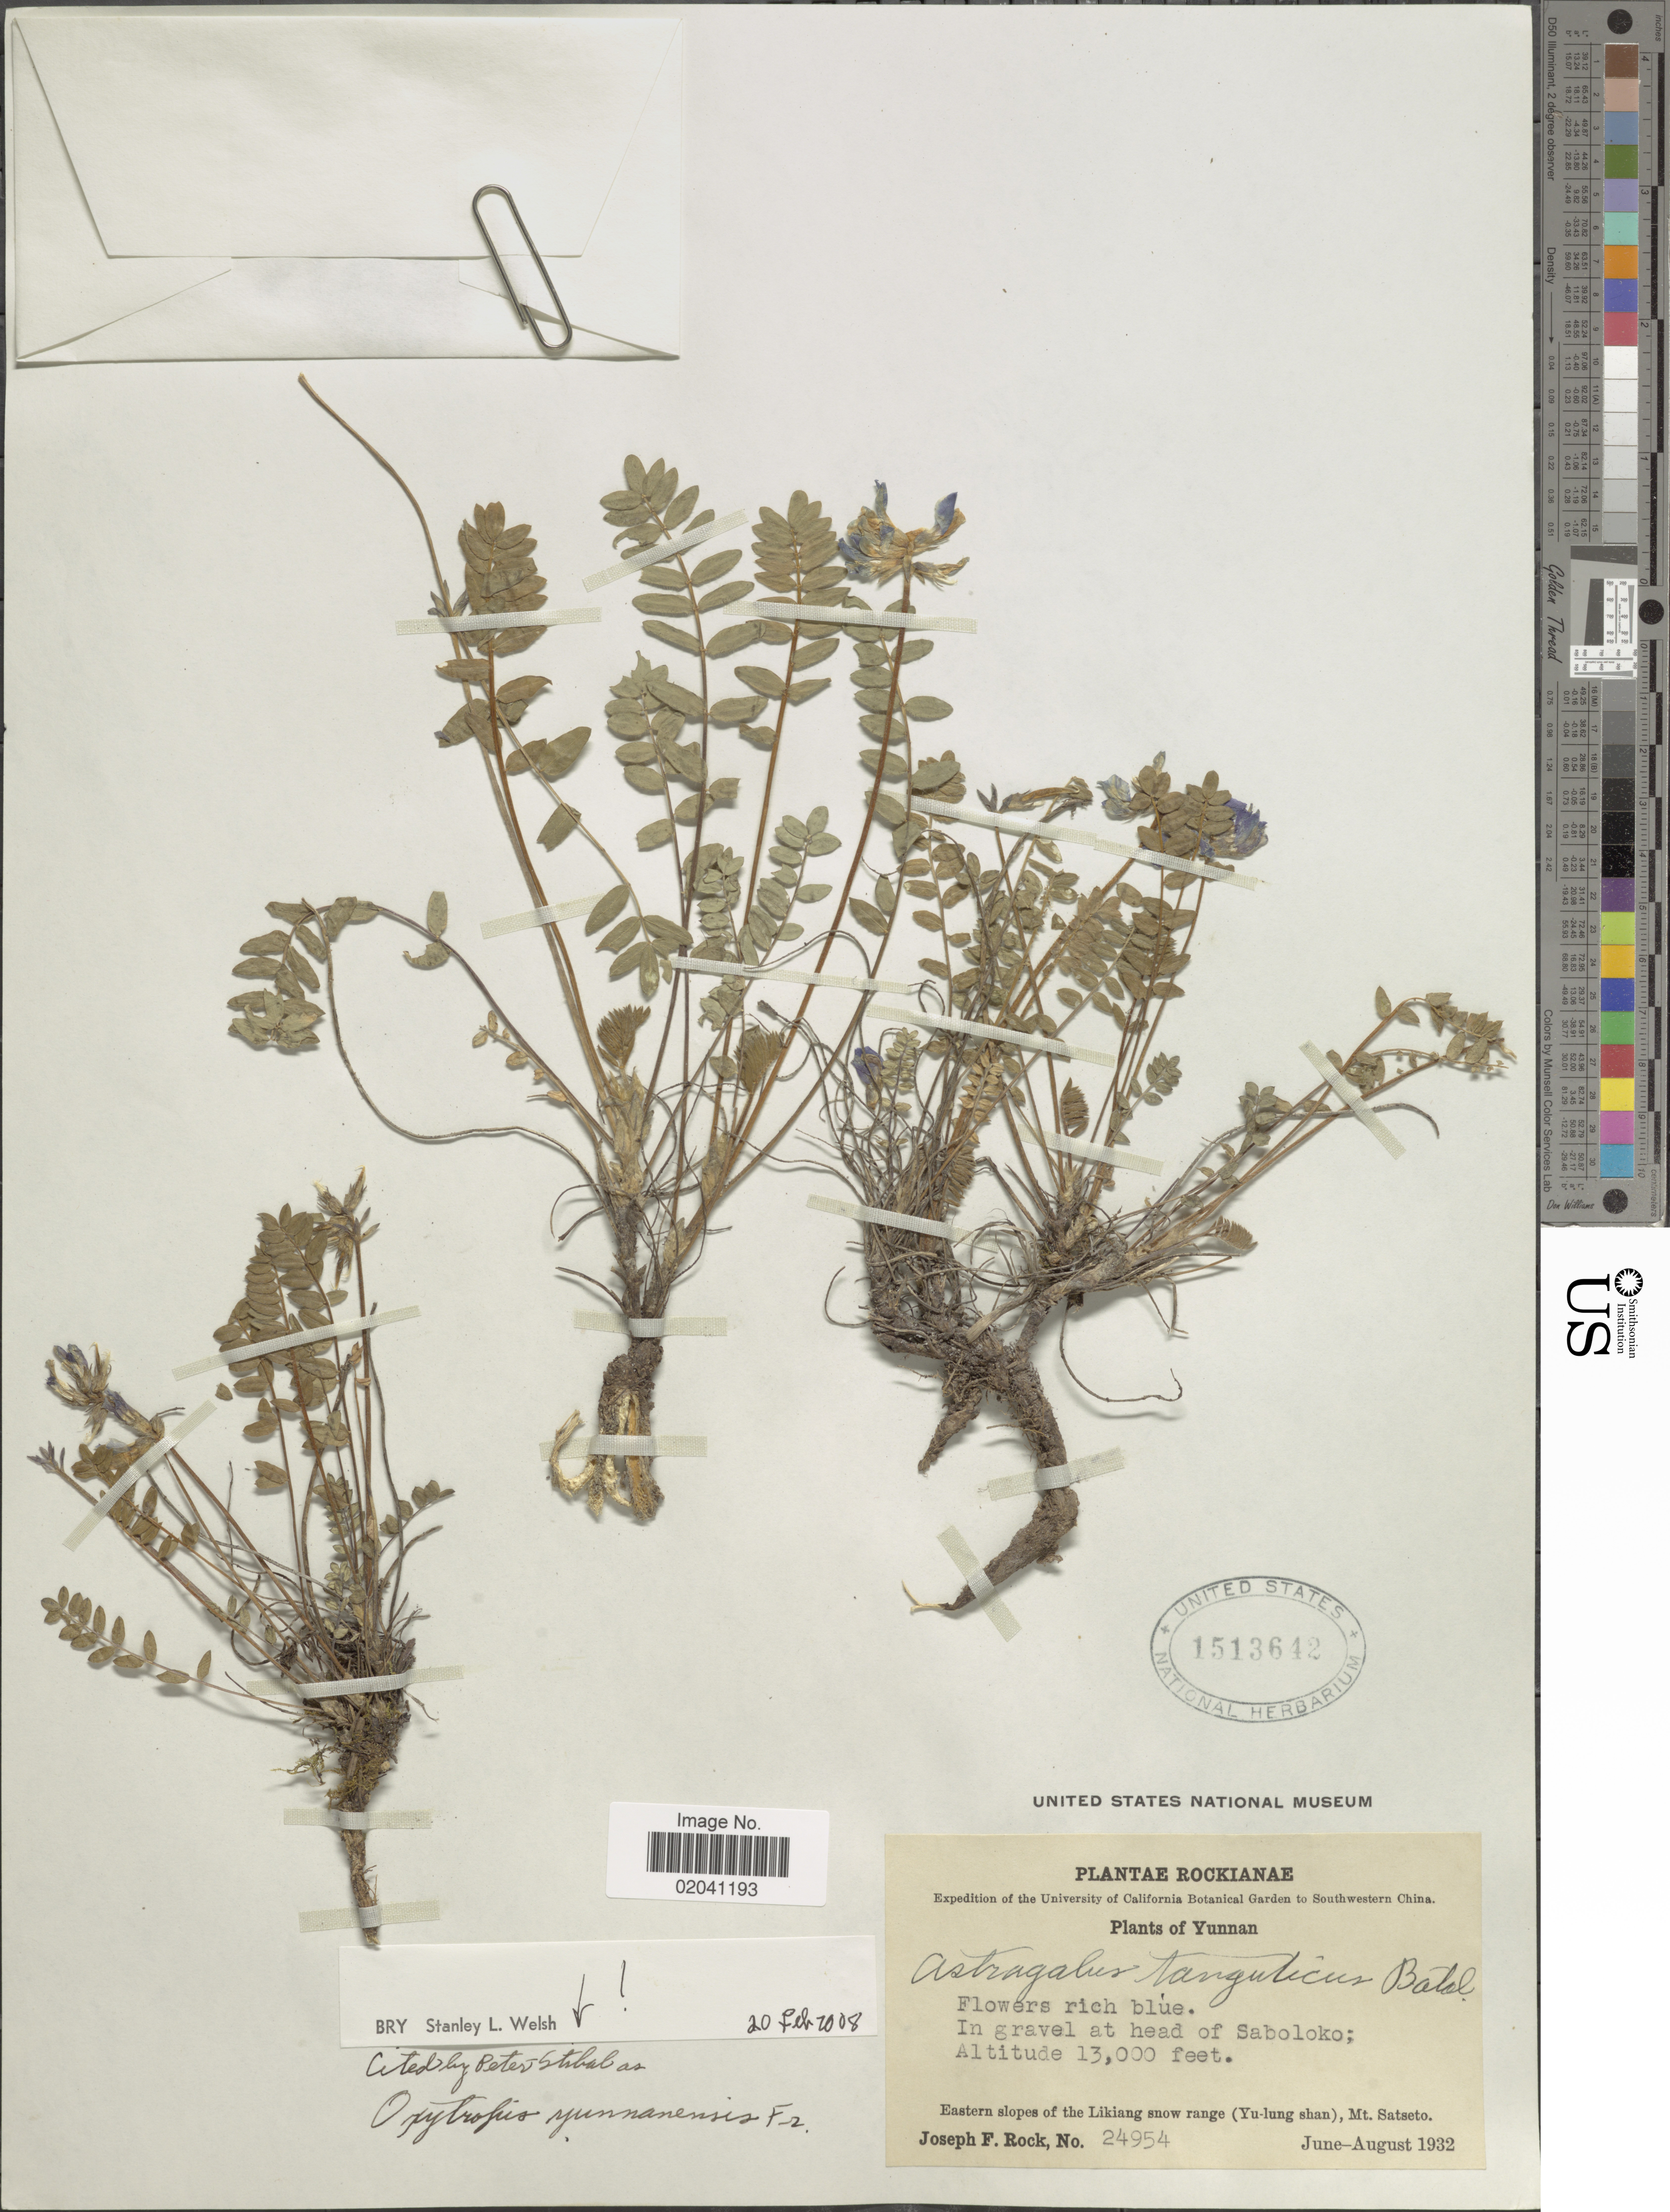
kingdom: Plantae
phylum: Tracheophyta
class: Magnoliopsida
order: Fabales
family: Fabaceae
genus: Oxytropis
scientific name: Oxytropis yunnanensis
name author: Franch.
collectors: J. F. Rock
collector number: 24954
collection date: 1932-06/1932-08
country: China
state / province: Yunnan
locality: Rockianae. In gravel at head of Saboloko. Eastern slopes of the Likiang snow range (Yu-lung shan), Mt. Satseto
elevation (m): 3962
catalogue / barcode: US 1513642